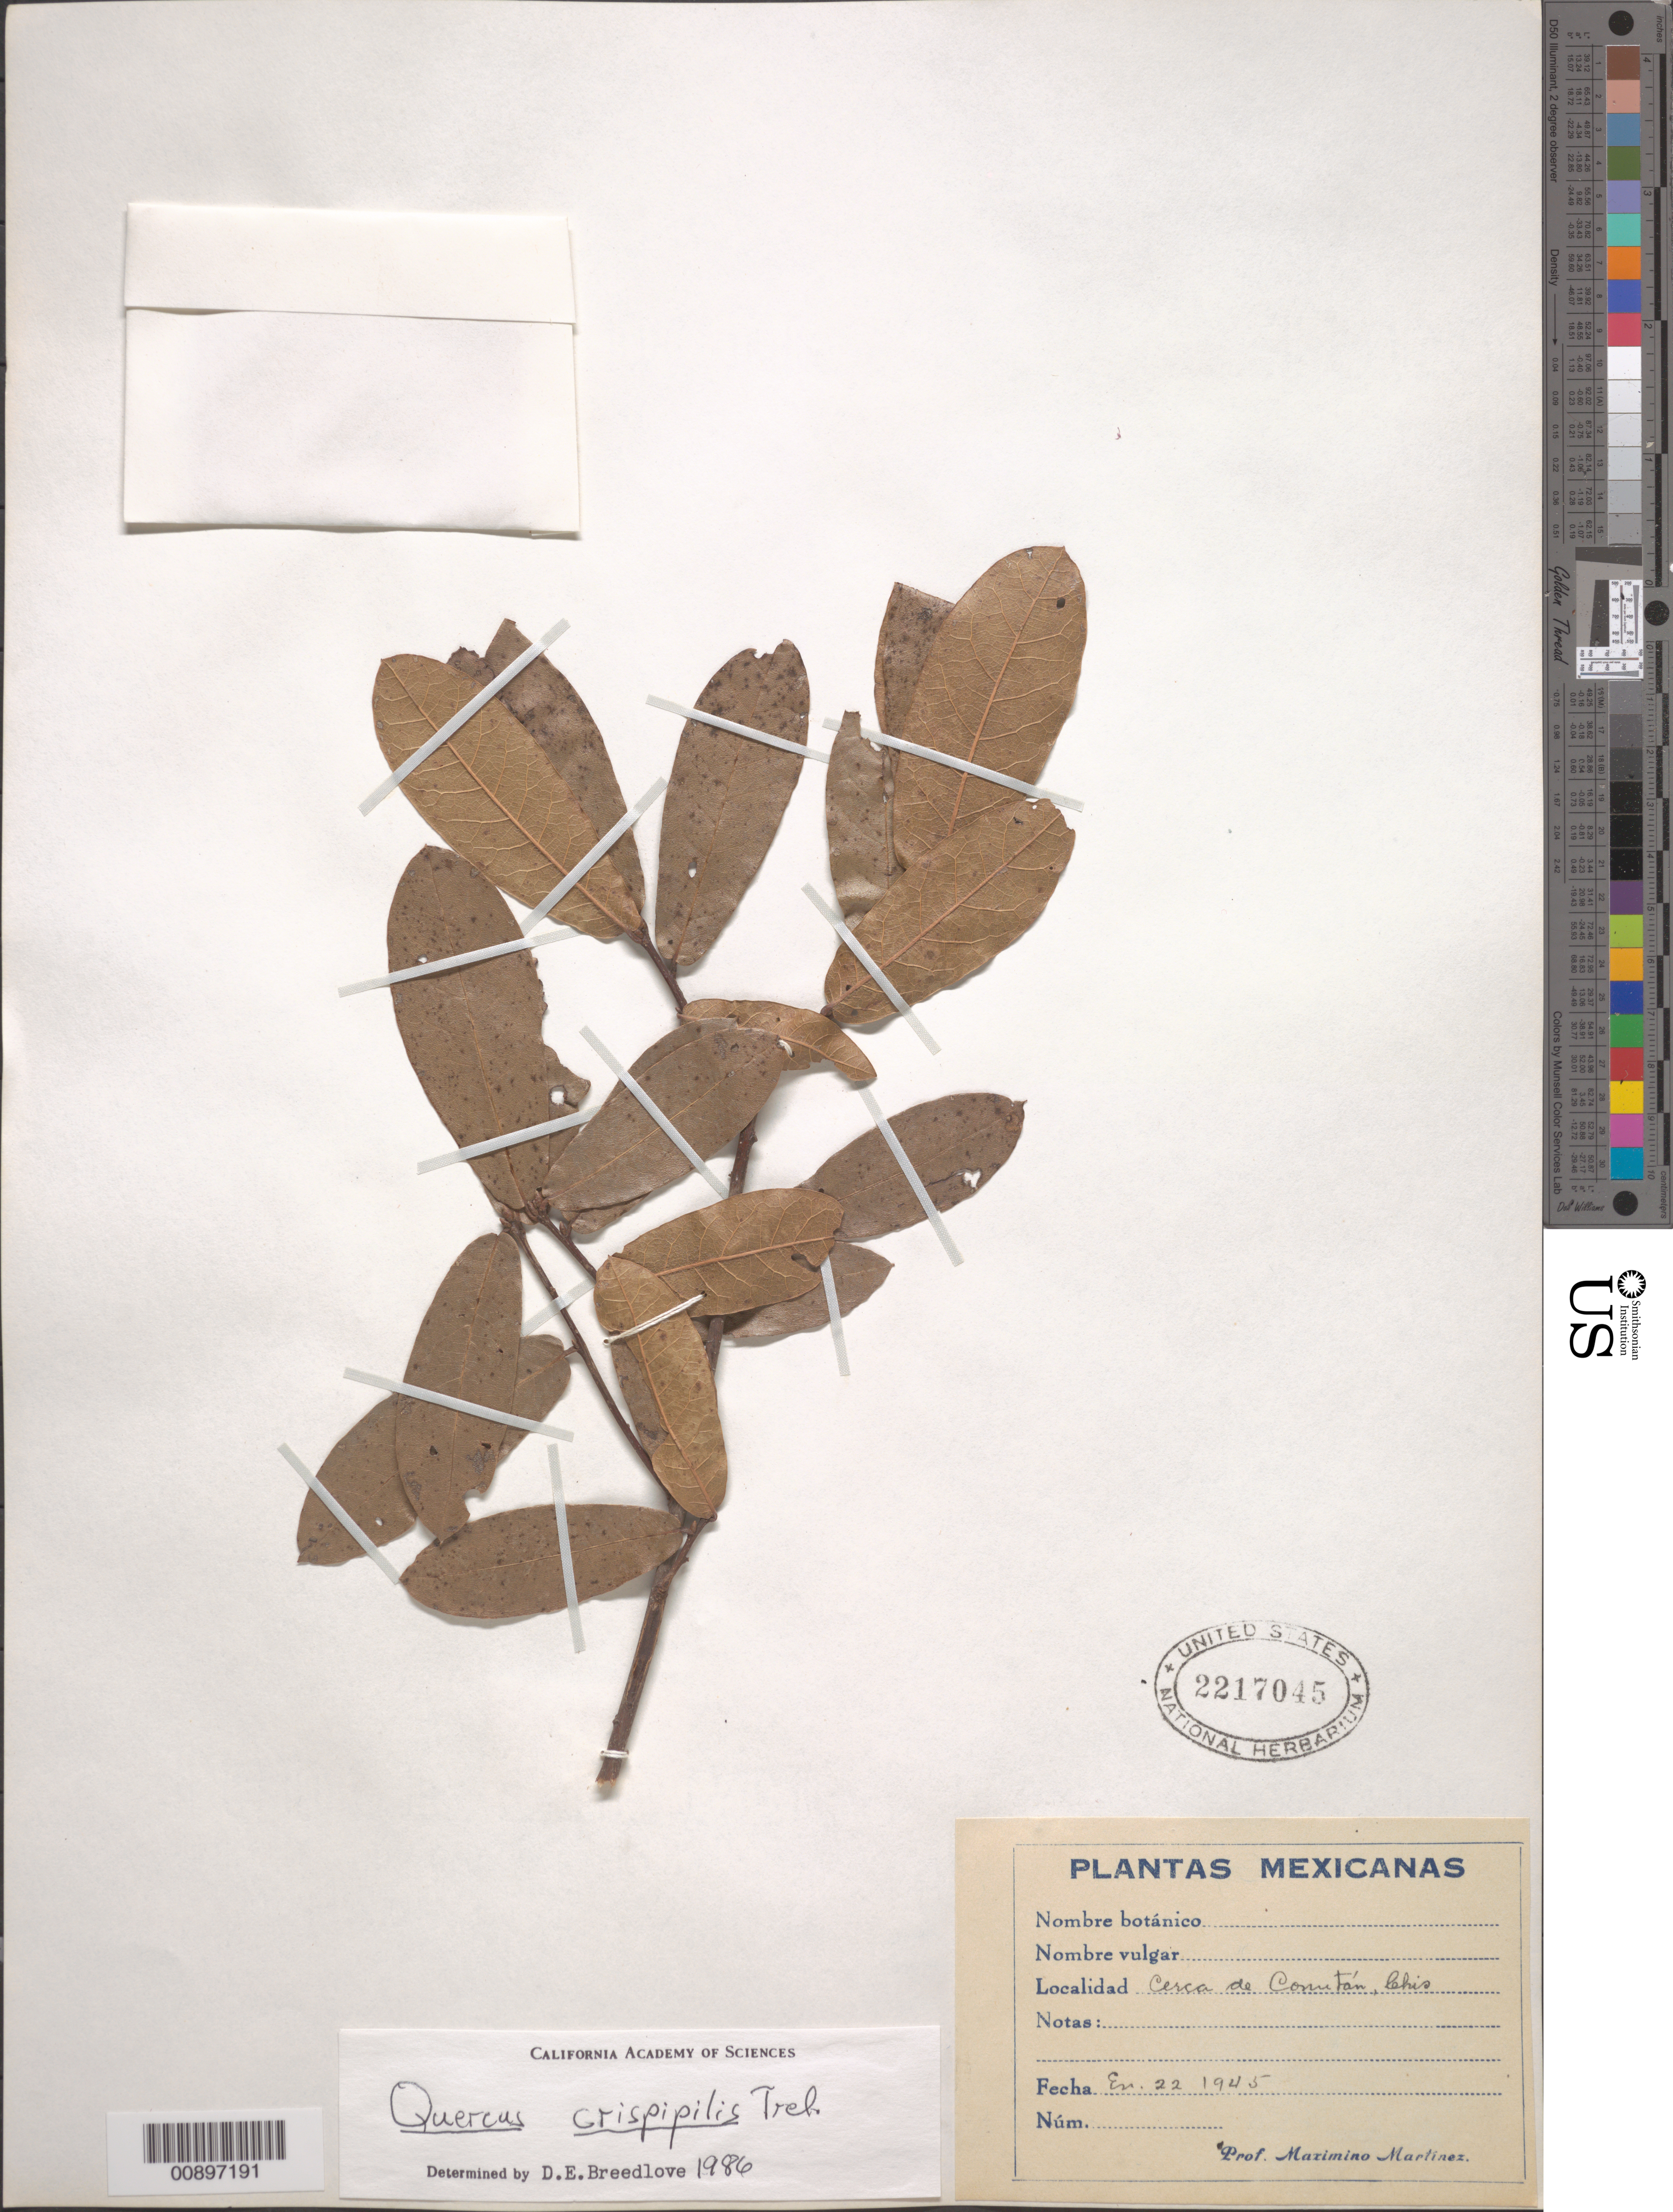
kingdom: Plantae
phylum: Tracheophyta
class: Magnoliopsida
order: Fagales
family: Fagaceae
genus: Quercus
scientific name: Quercus crispipilis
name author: Trel.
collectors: M. Martinez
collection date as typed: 22 Jan 1945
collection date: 1945-01-22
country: Mexico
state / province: Chiapas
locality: Cerca de Comitán, Chiapas.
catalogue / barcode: US 2217045